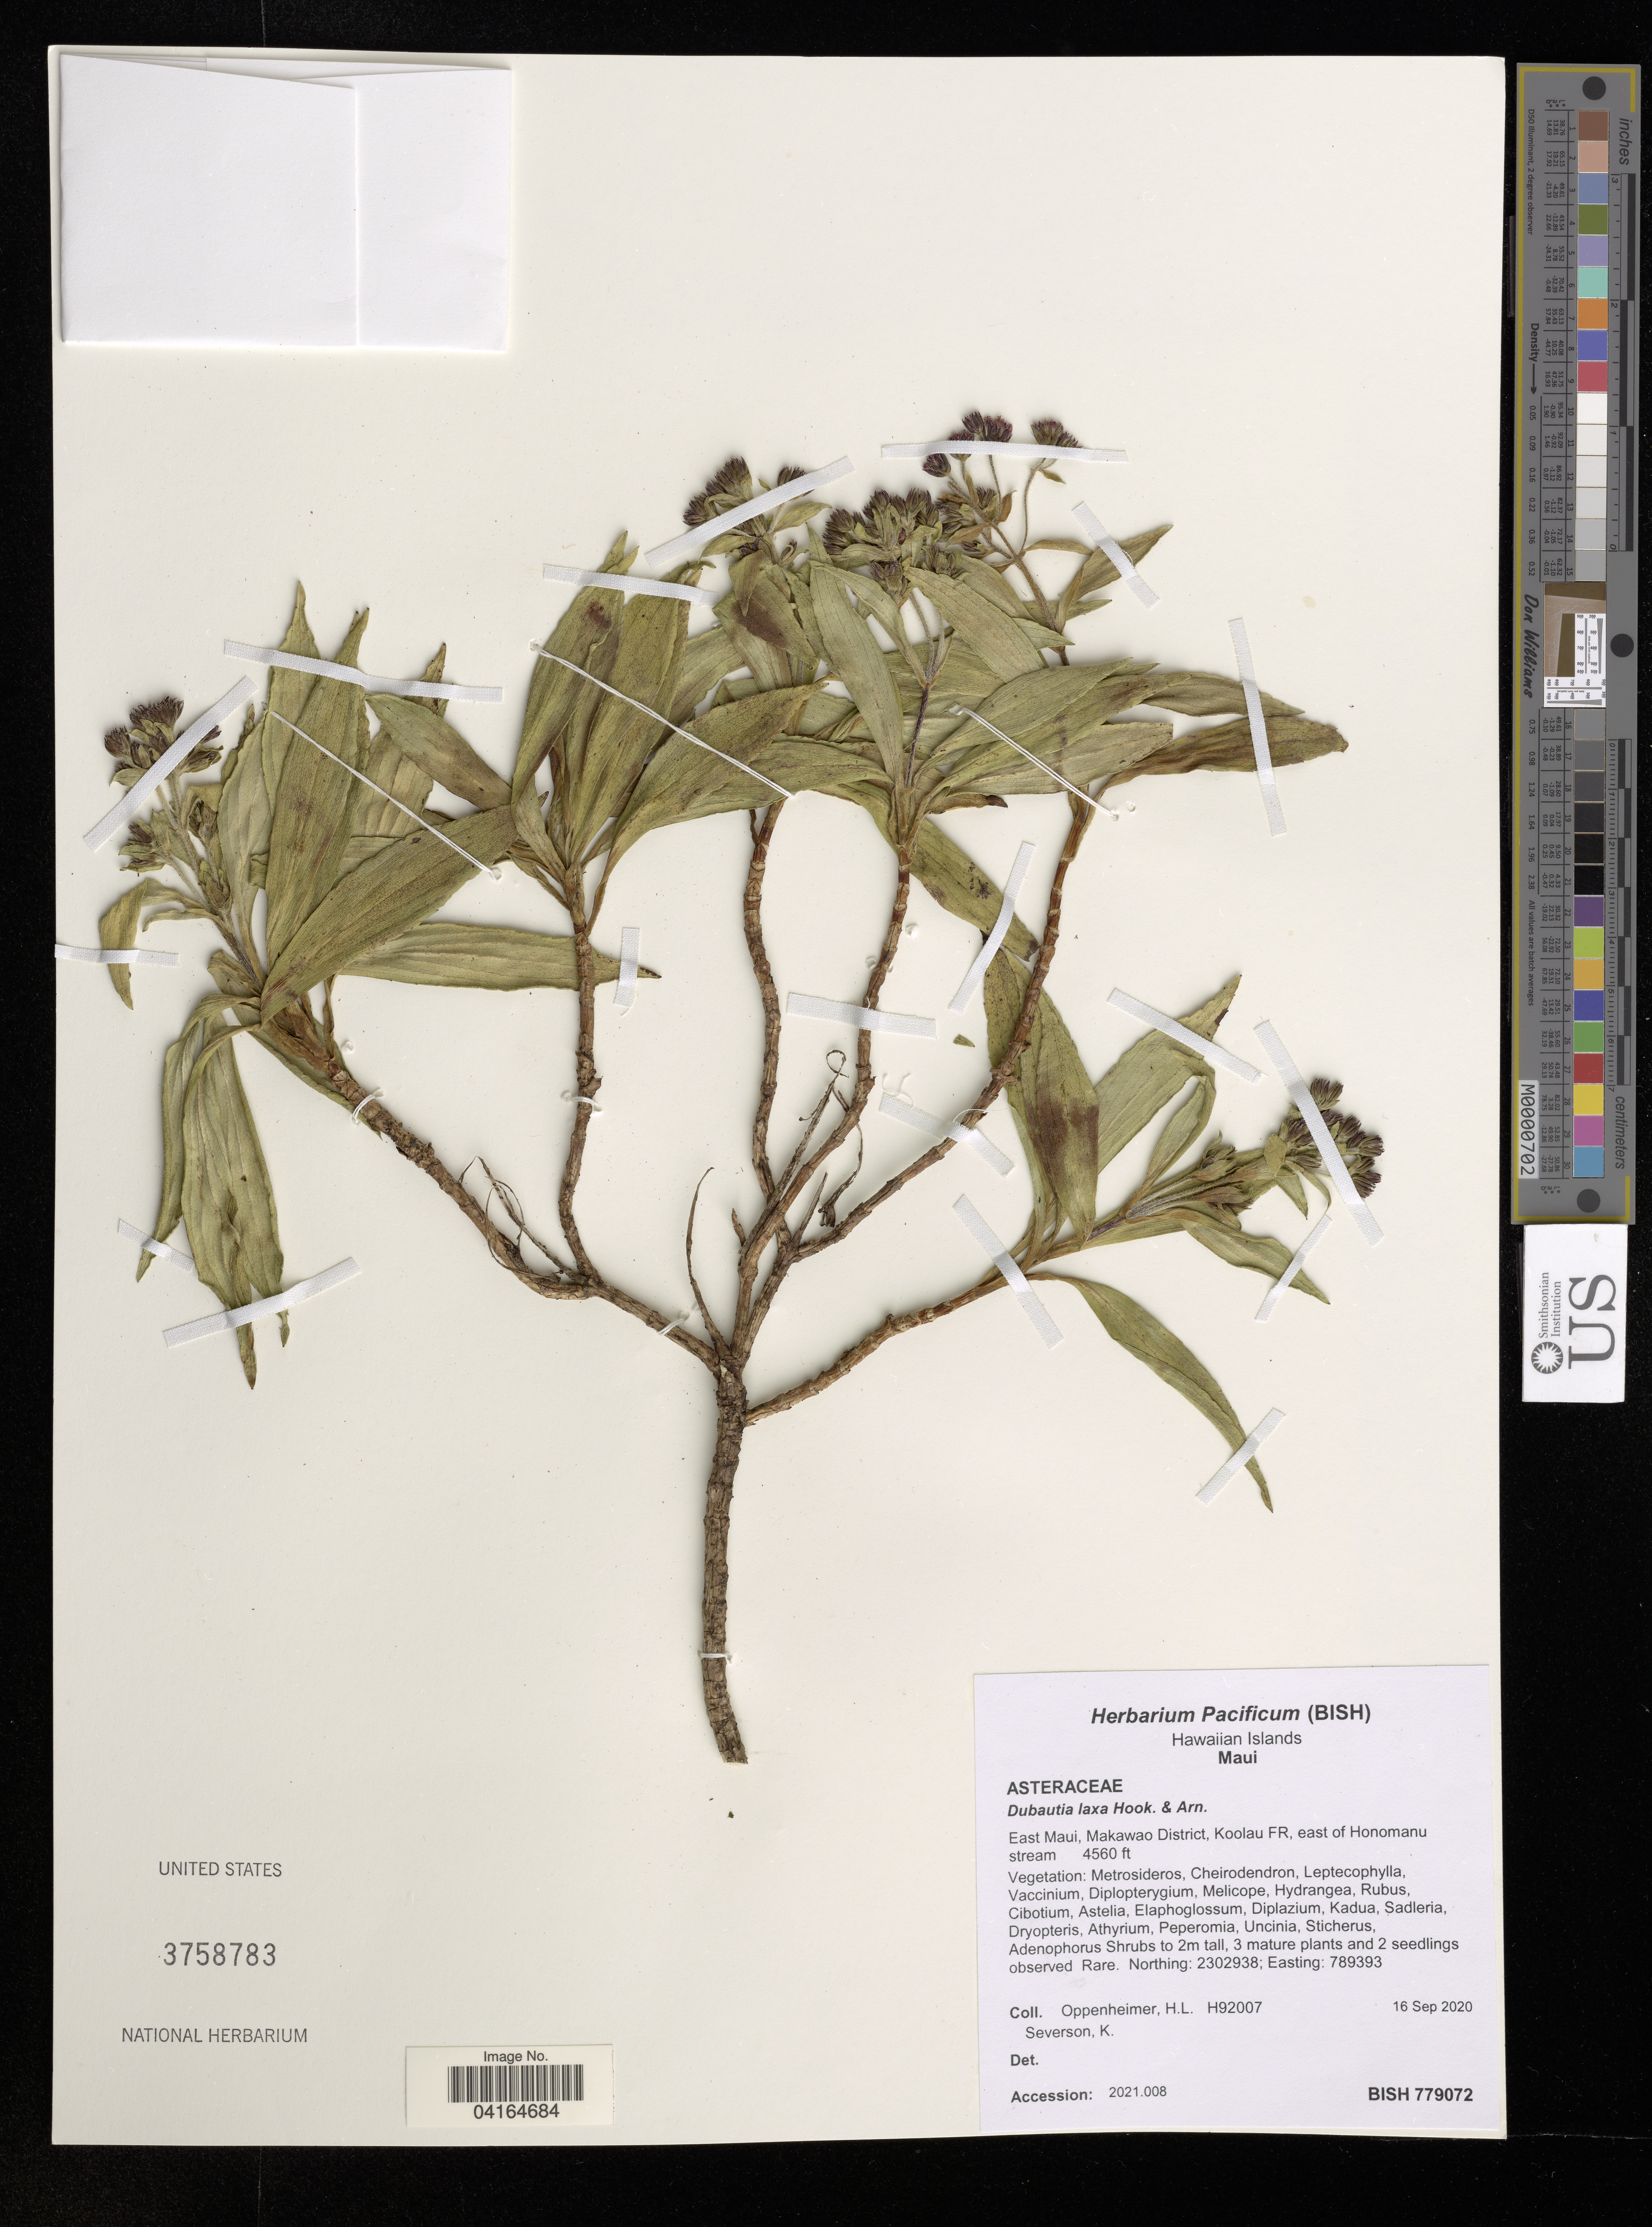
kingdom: Plantae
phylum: Tracheophyta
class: Magnoliopsida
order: Asterales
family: Asteraceae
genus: Dubautia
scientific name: Dubautia laxa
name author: Hook. & Arn.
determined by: Wagner, W. L., (BOT), Smithsonian Institution - National Museum of Natural History (UNITED STATES)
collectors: H. L. Oppenheimer & K. Severson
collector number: H92007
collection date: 2020-09-16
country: United States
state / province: Hawaii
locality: Hawaiian Islands. Maui. East Maui, Makawao District, Koolau FR, east of Honomanu stream.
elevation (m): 1390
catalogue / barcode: US 3758783